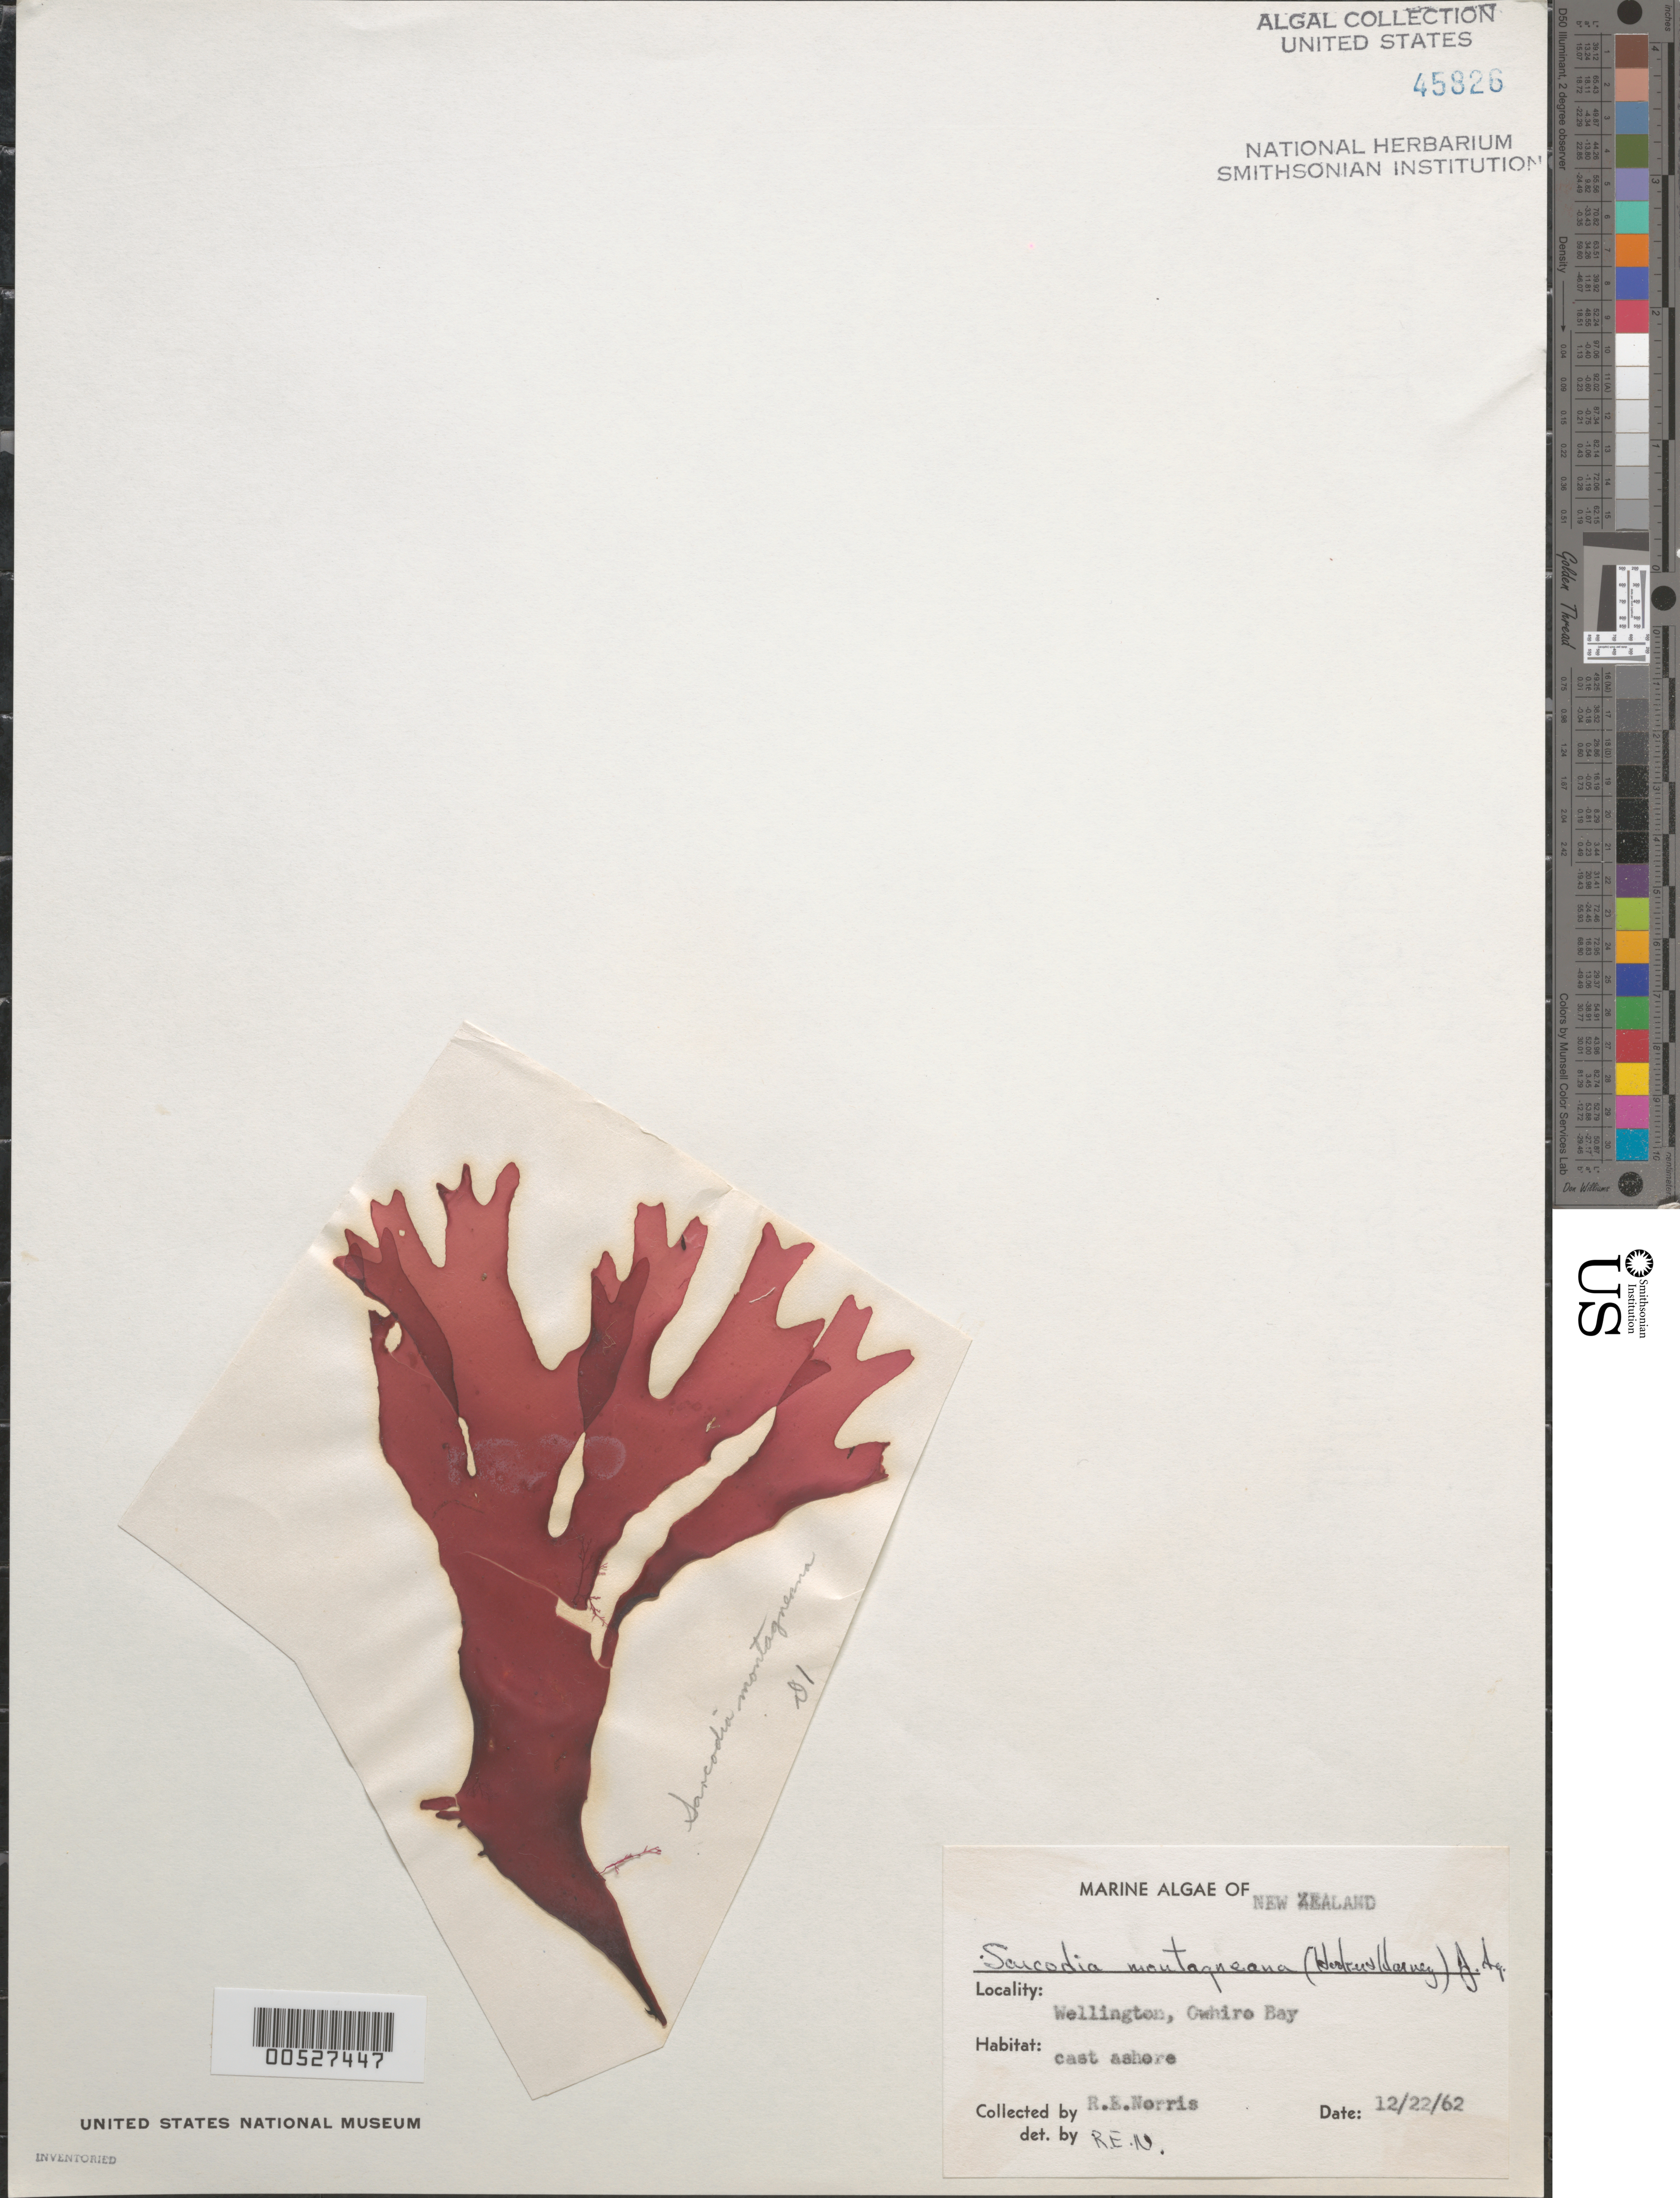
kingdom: Plantae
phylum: Rhodophyta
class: Florideophyceae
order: Gigartinales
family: Sarcodiaceae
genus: Sarcodia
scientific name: Sarcodia montagneana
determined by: Norris, R. E.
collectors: R. E. Norris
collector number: D1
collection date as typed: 22 Dec 1962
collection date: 1962-12-22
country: New Zealand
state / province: Wellington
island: North Island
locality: Wellington, Owhiro Bay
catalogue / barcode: US 45826